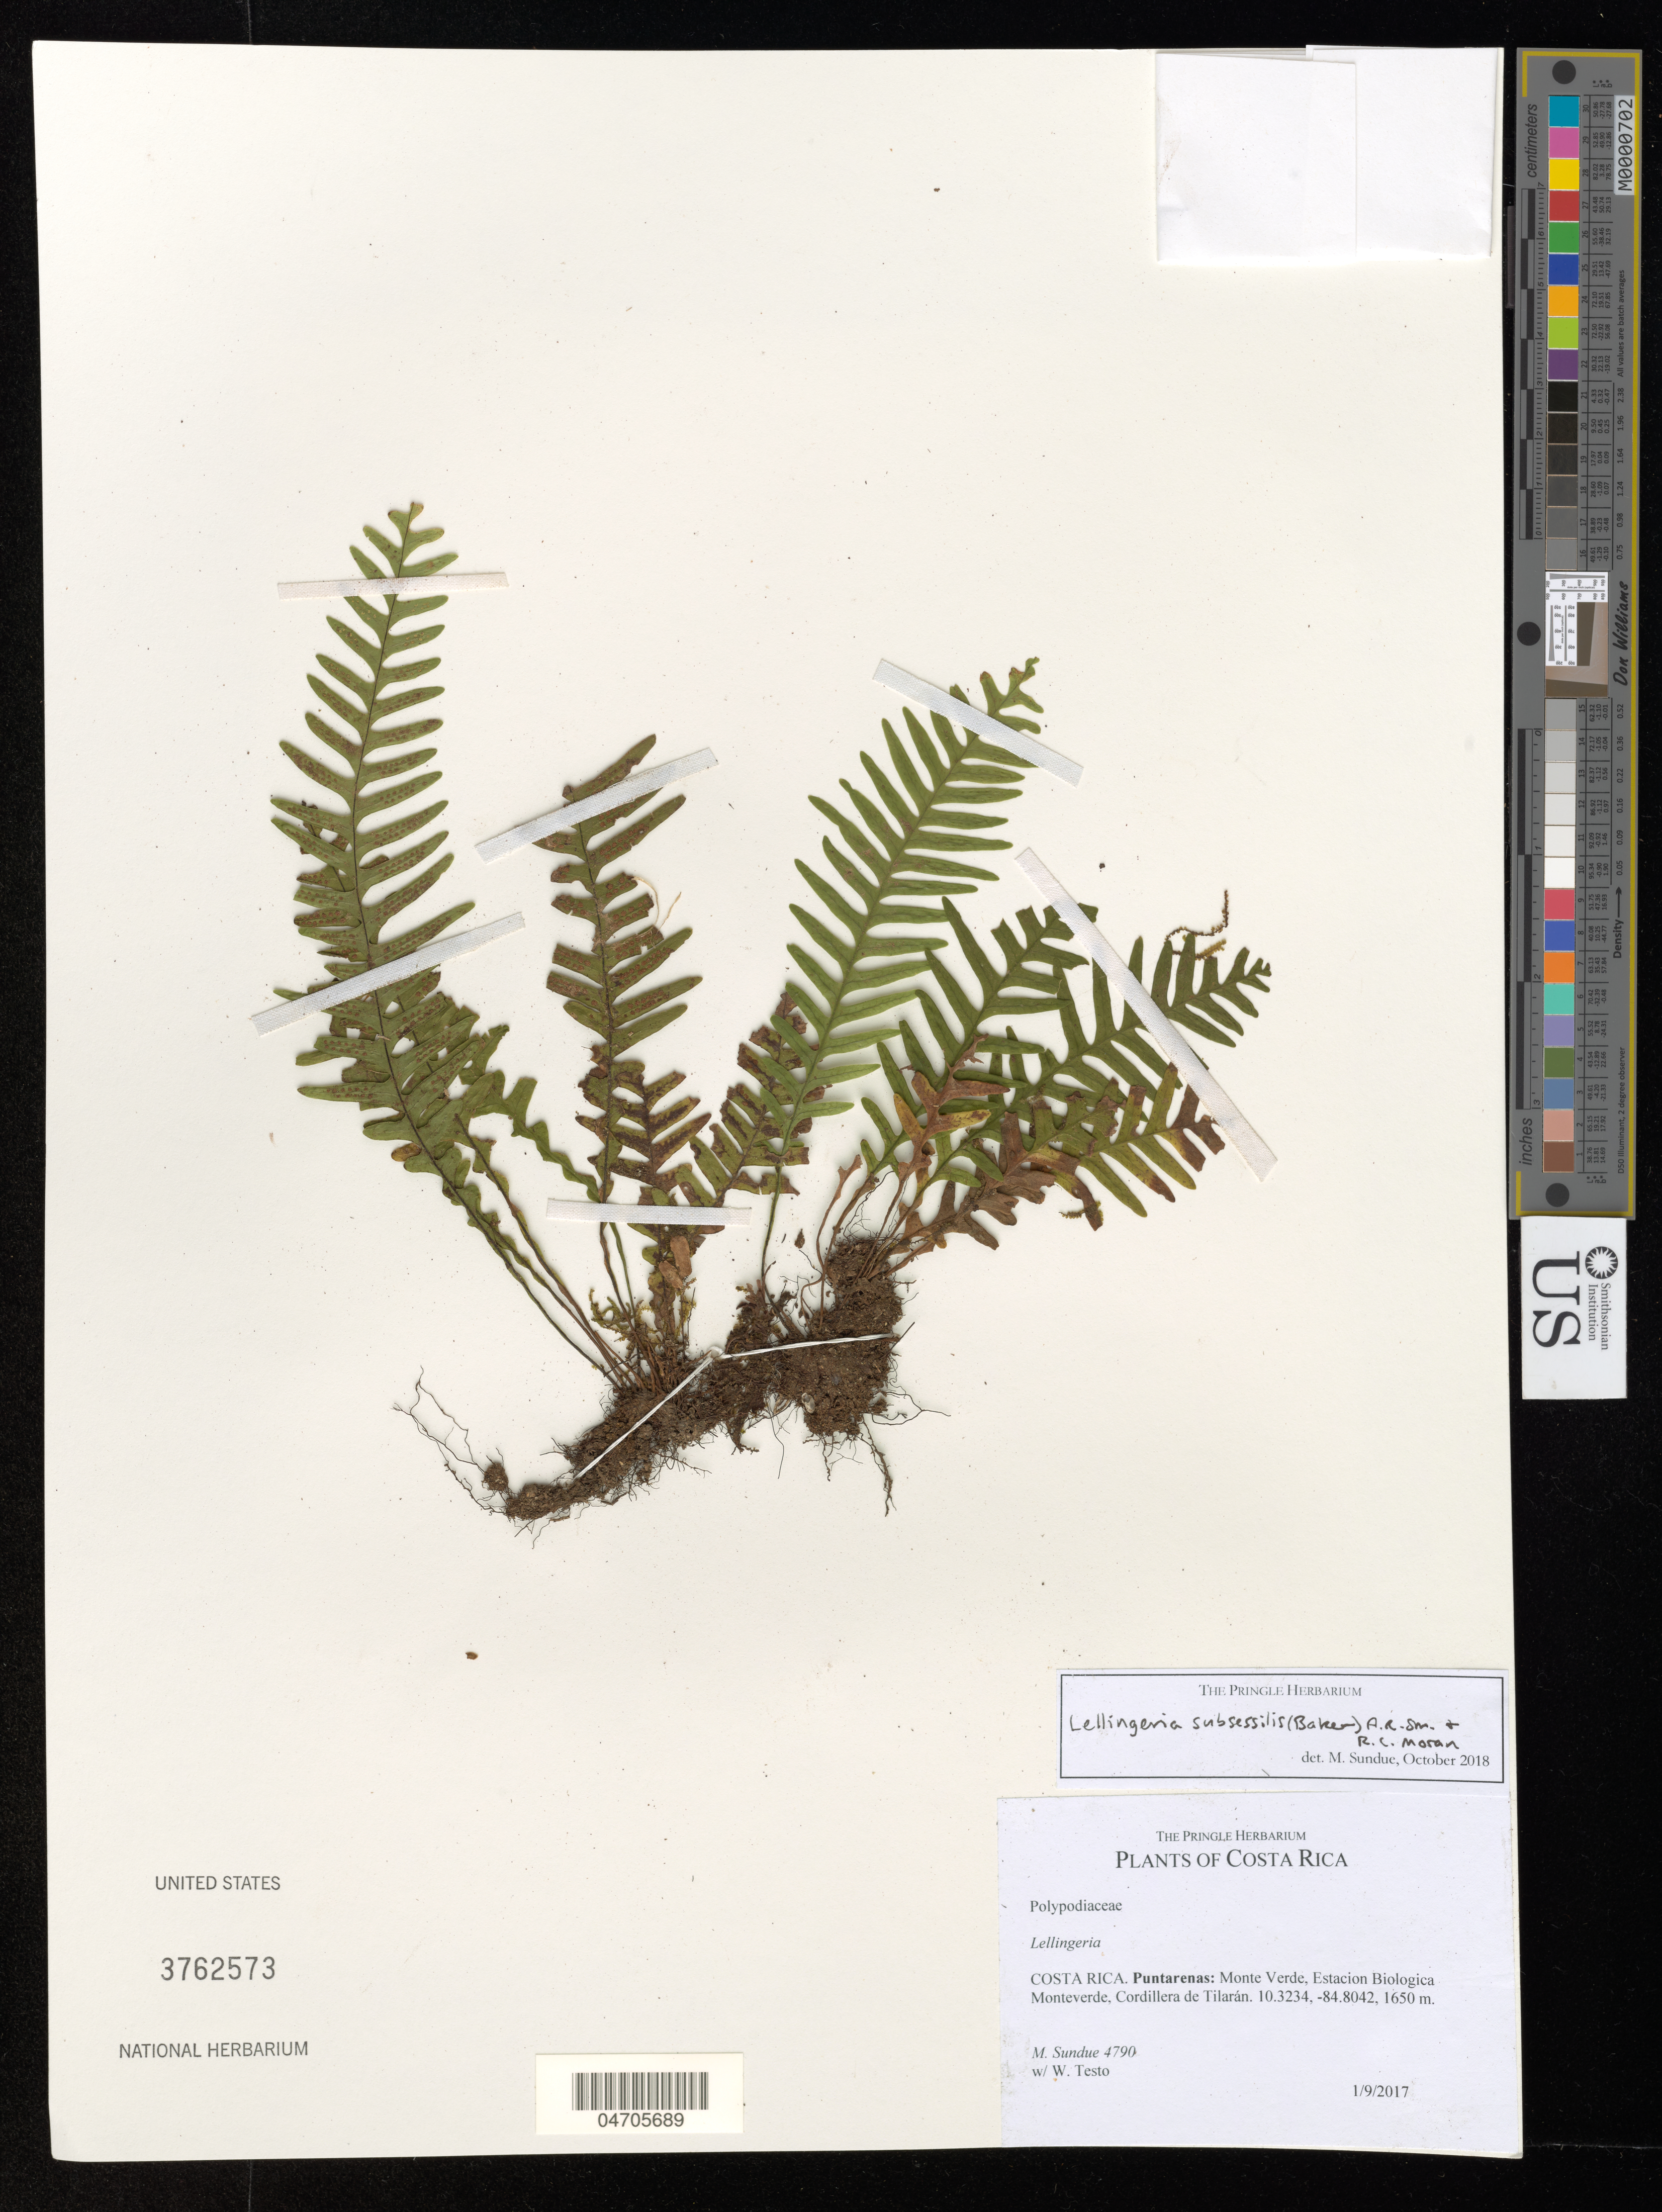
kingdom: Plantae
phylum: Tracheophyta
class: Polypodiopsida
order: Polypodiales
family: Polypodiaceae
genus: Lellingeria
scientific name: Lellingeria subsessilis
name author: (Baker) A.R. Sm. & R.C. Moran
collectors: M. Sundue & W. Testo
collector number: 4790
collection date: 2017-09-01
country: Costa Rica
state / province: Puntarenas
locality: Monte Verde, Estacion Biologica Monteverde, Cordillera de Tilarán.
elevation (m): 1650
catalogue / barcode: US 3762573